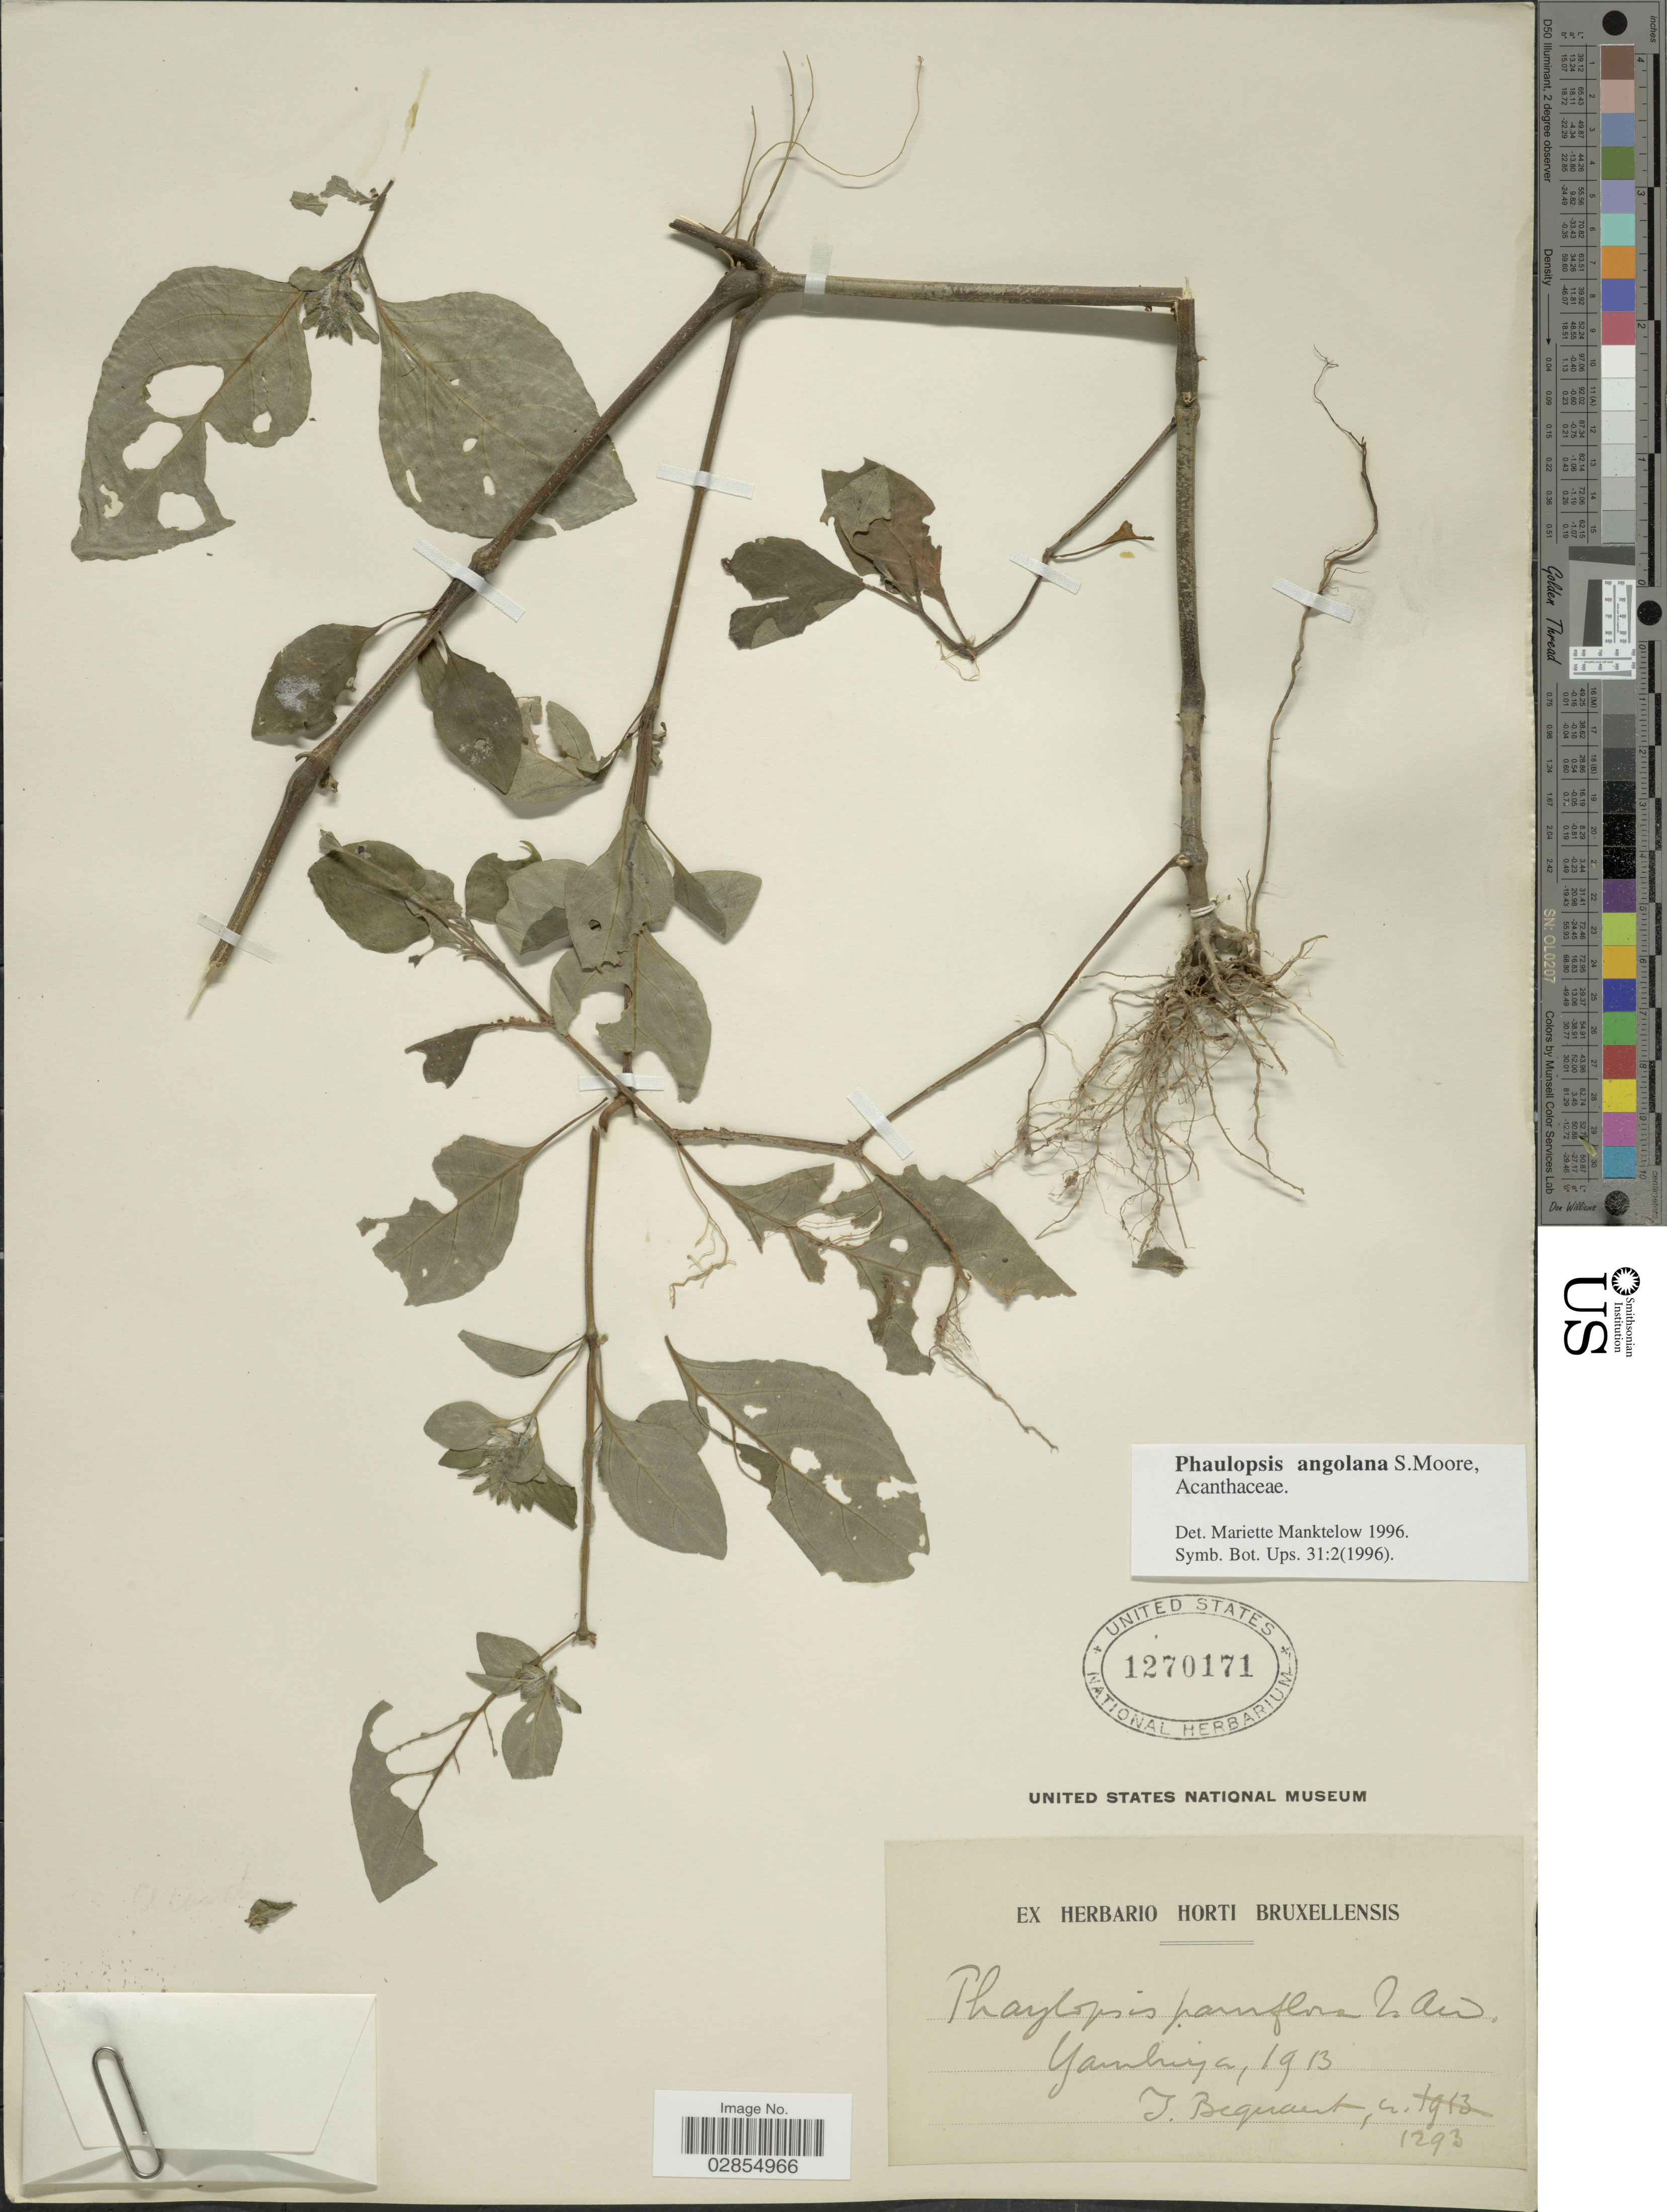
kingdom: Plantae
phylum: Tracheophyta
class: Magnoliopsida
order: Lamiales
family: Acanthaceae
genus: Phaulopsis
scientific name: Phaulopsis angolana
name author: S. Moore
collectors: J. Bequaert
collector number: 1293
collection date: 1913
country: Congo, Democratic Republic of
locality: Yamluya.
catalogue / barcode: US 1270171